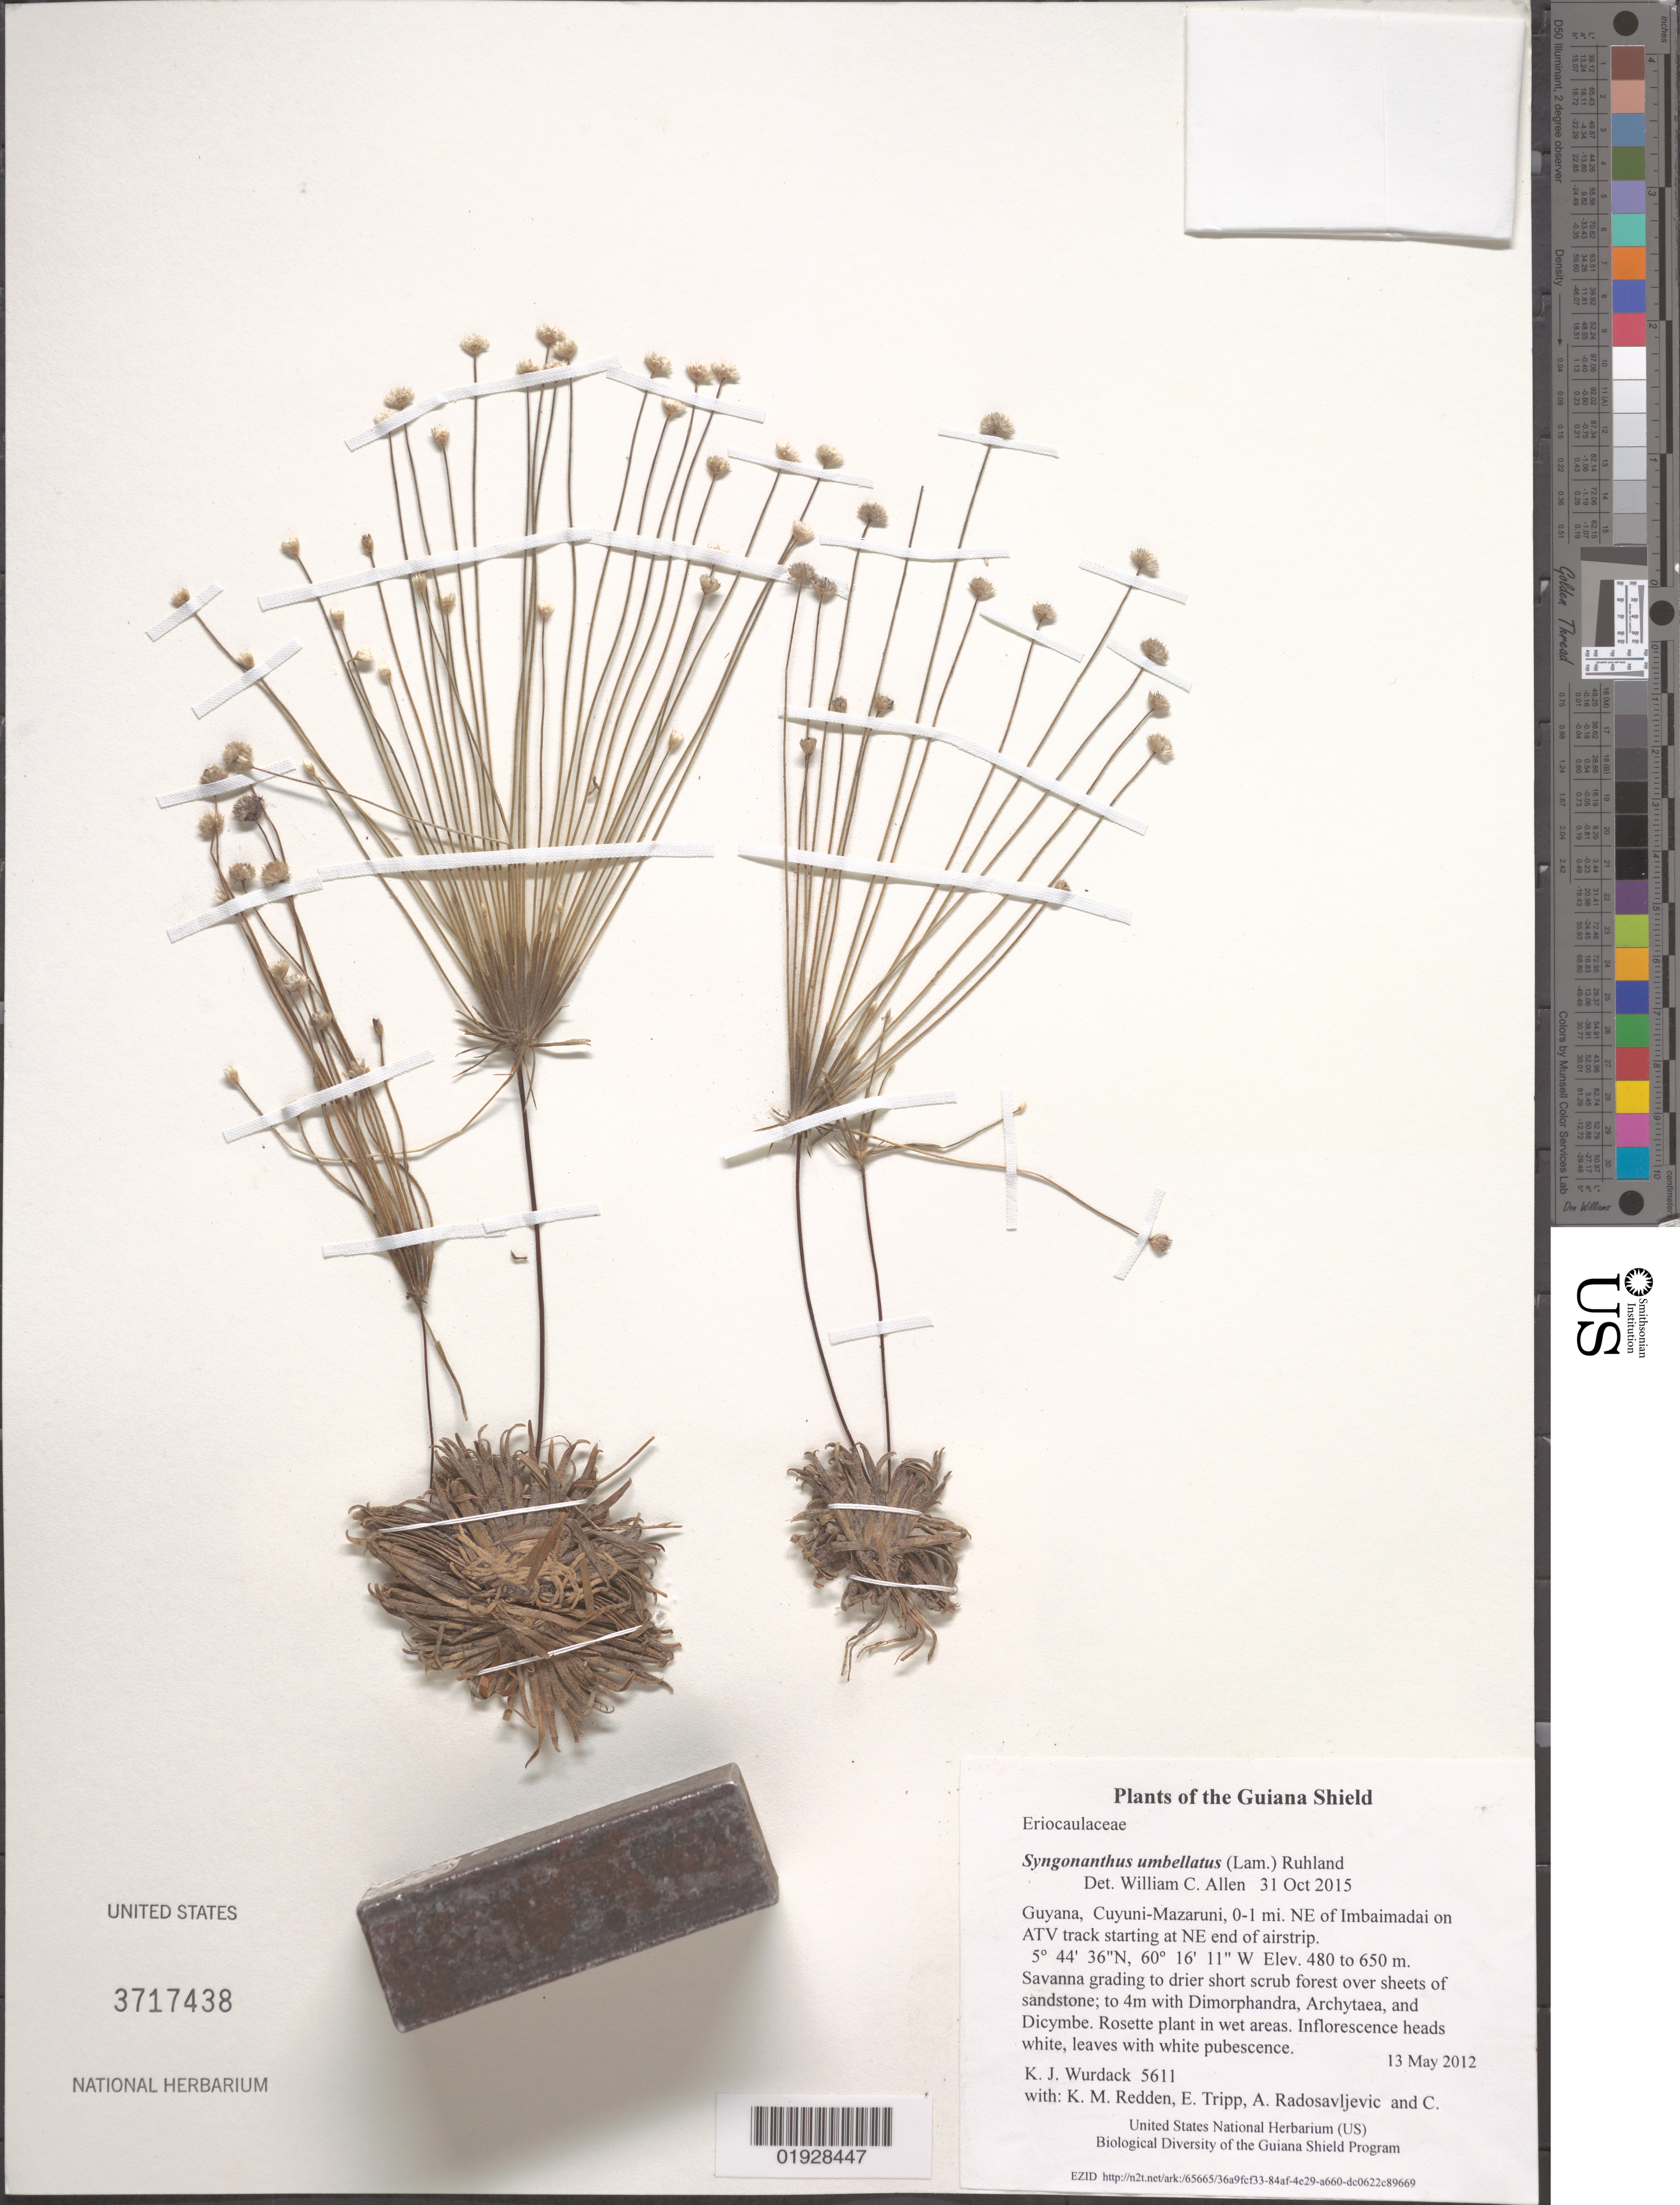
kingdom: Plantae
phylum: Tracheophyta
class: Liliopsida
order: Poales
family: Eriocaulaceae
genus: Syngonanthus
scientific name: Syngonanthus umbellatus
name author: (Lam.) Ruhland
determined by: Allen, W. C.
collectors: K. Wurdack, K. M. Redden, E. Tripp, A. Radosavljevic & C. Jacobis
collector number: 5611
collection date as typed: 13 May 2012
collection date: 2012-05-13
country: Guyana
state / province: Cuyuni-Mazaruni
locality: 0-1 mi. NE of Imbaimadai on ATV track starting at NE end of airstrip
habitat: Savanna grading to drier short scrub forest over sheets of sandstone; to 4m with Dimorphandra, Archytaea, and Dicymbe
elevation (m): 480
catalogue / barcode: US 3717438